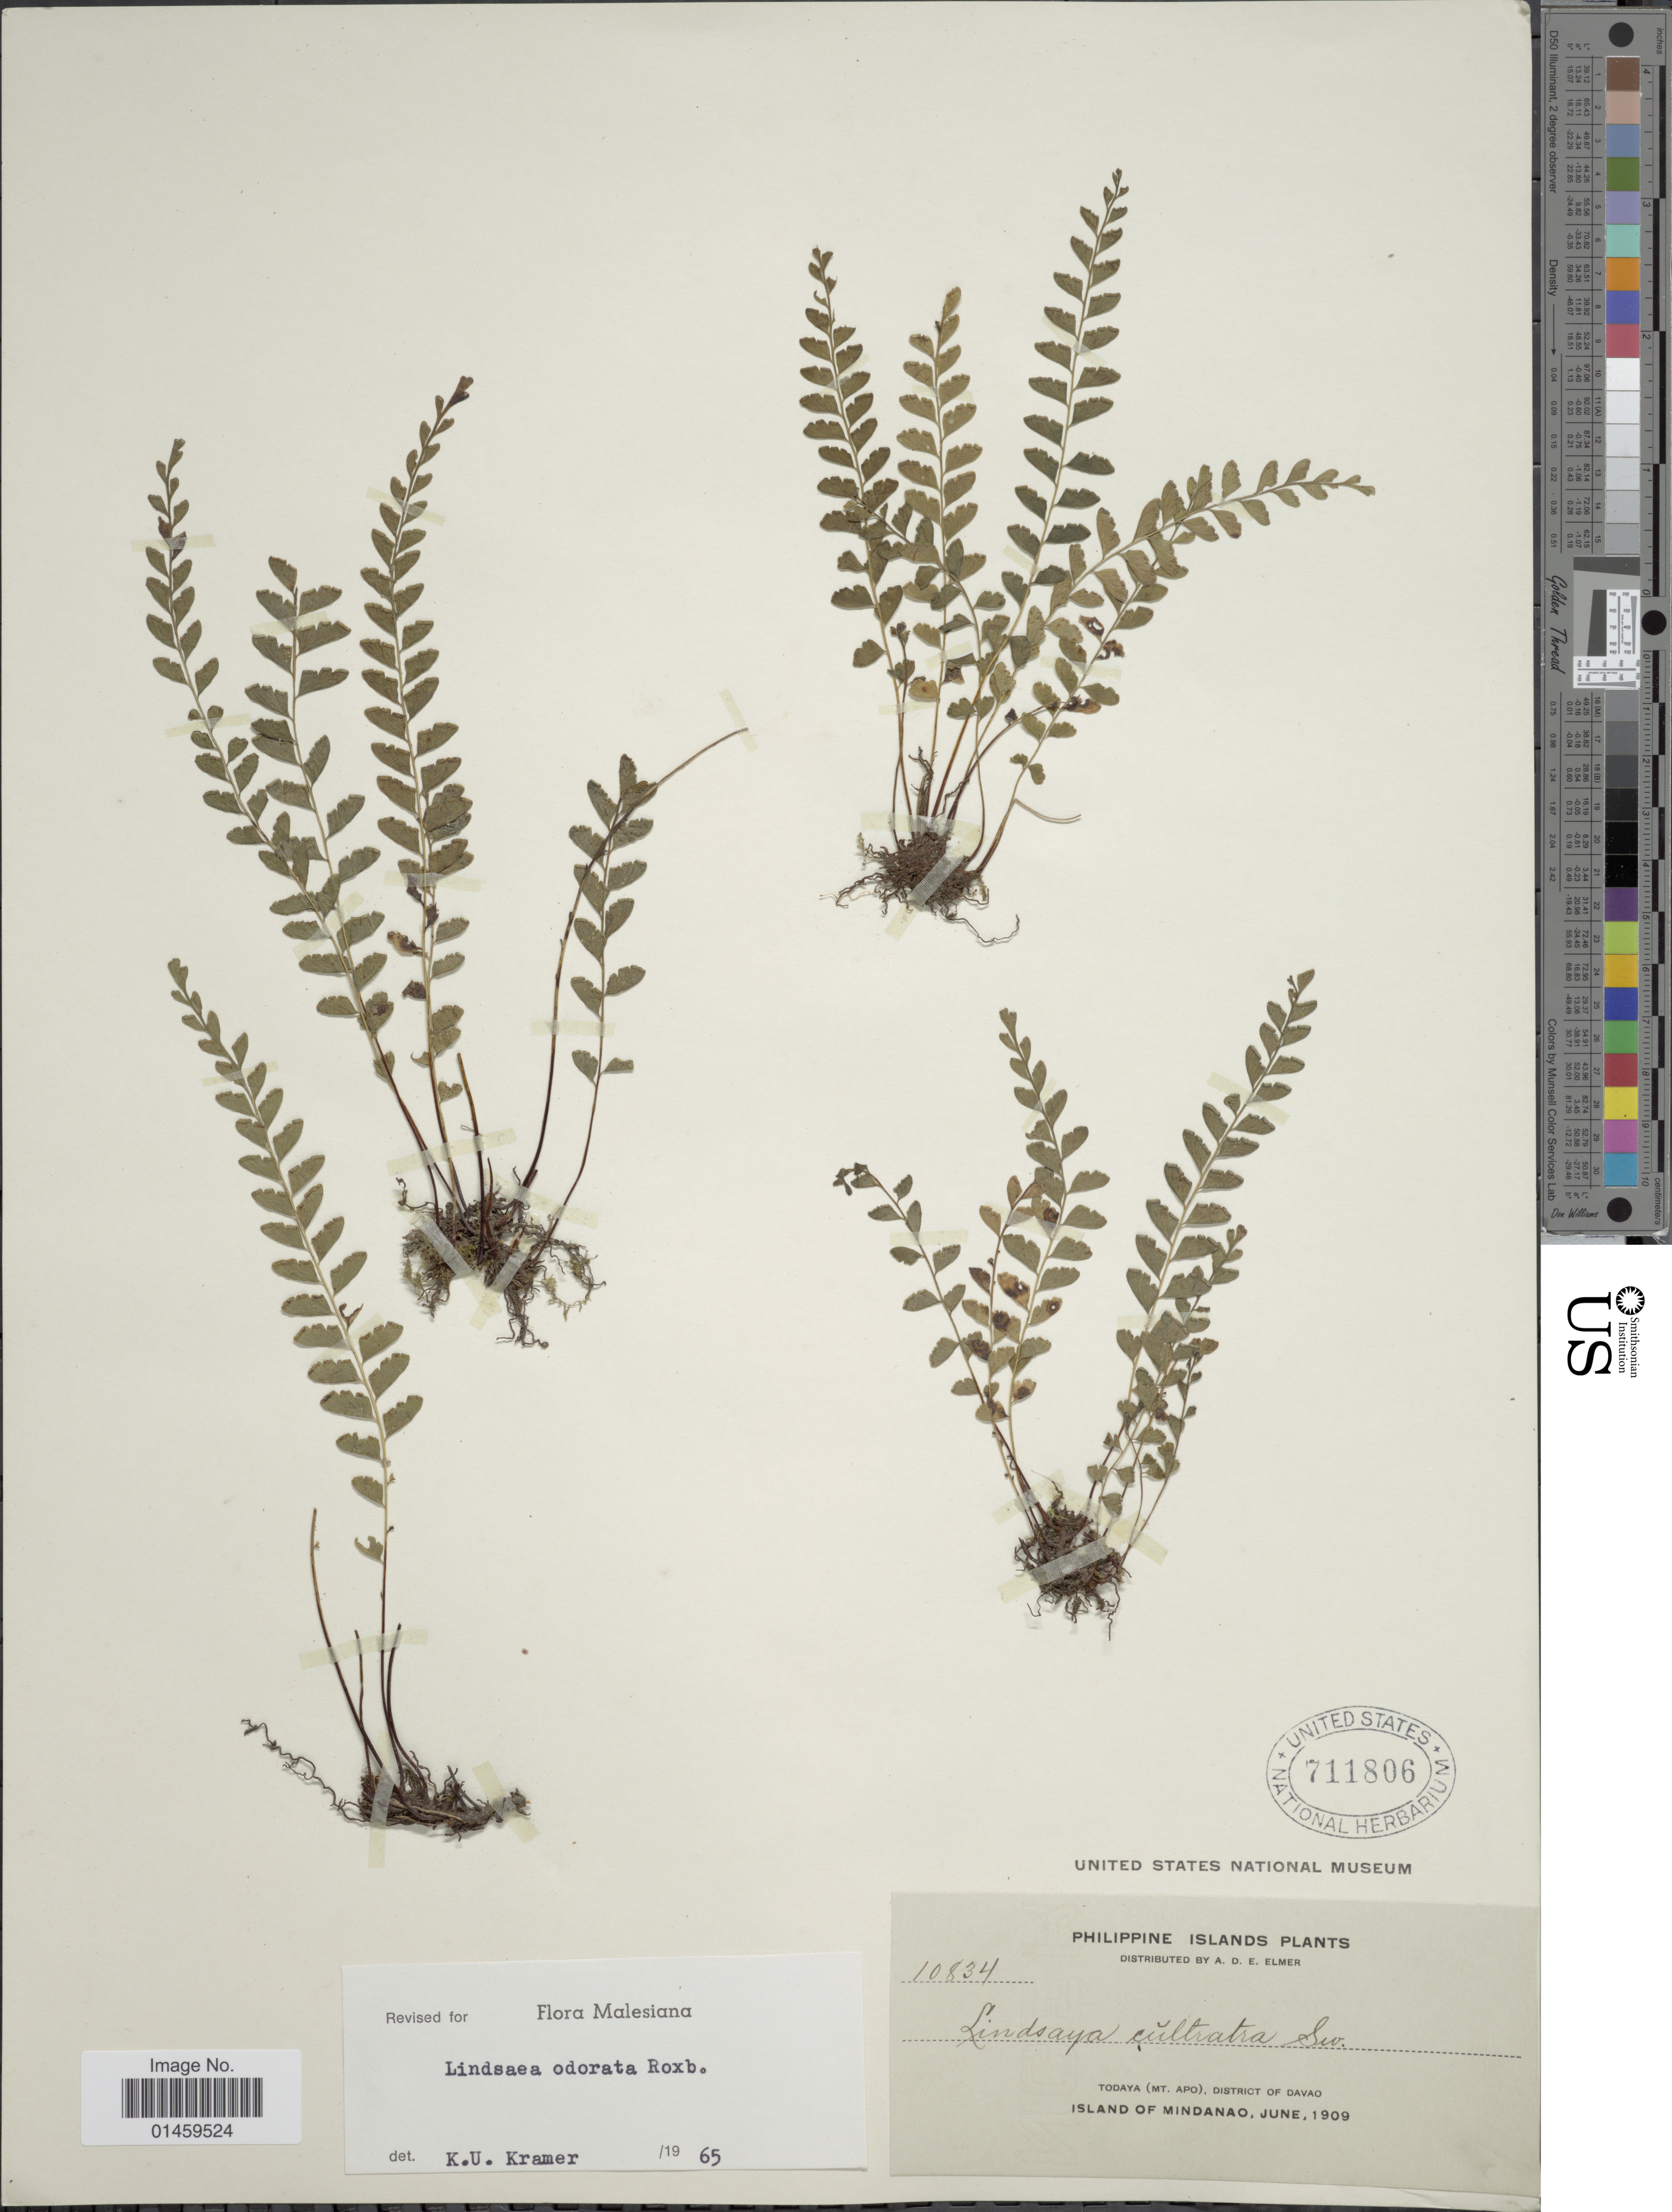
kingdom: Plantae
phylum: Tracheophyta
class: Polypodiopsida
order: Polypodiales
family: Lindsaeaceae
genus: Lindsaea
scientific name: Lindsaea odorata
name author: Roxb.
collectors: A. D. E. Elmer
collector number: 10834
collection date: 1909-06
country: Philippines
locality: Todaya (Mt. Apo), District of Davao. Island of Mindanao.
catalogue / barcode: US 711806